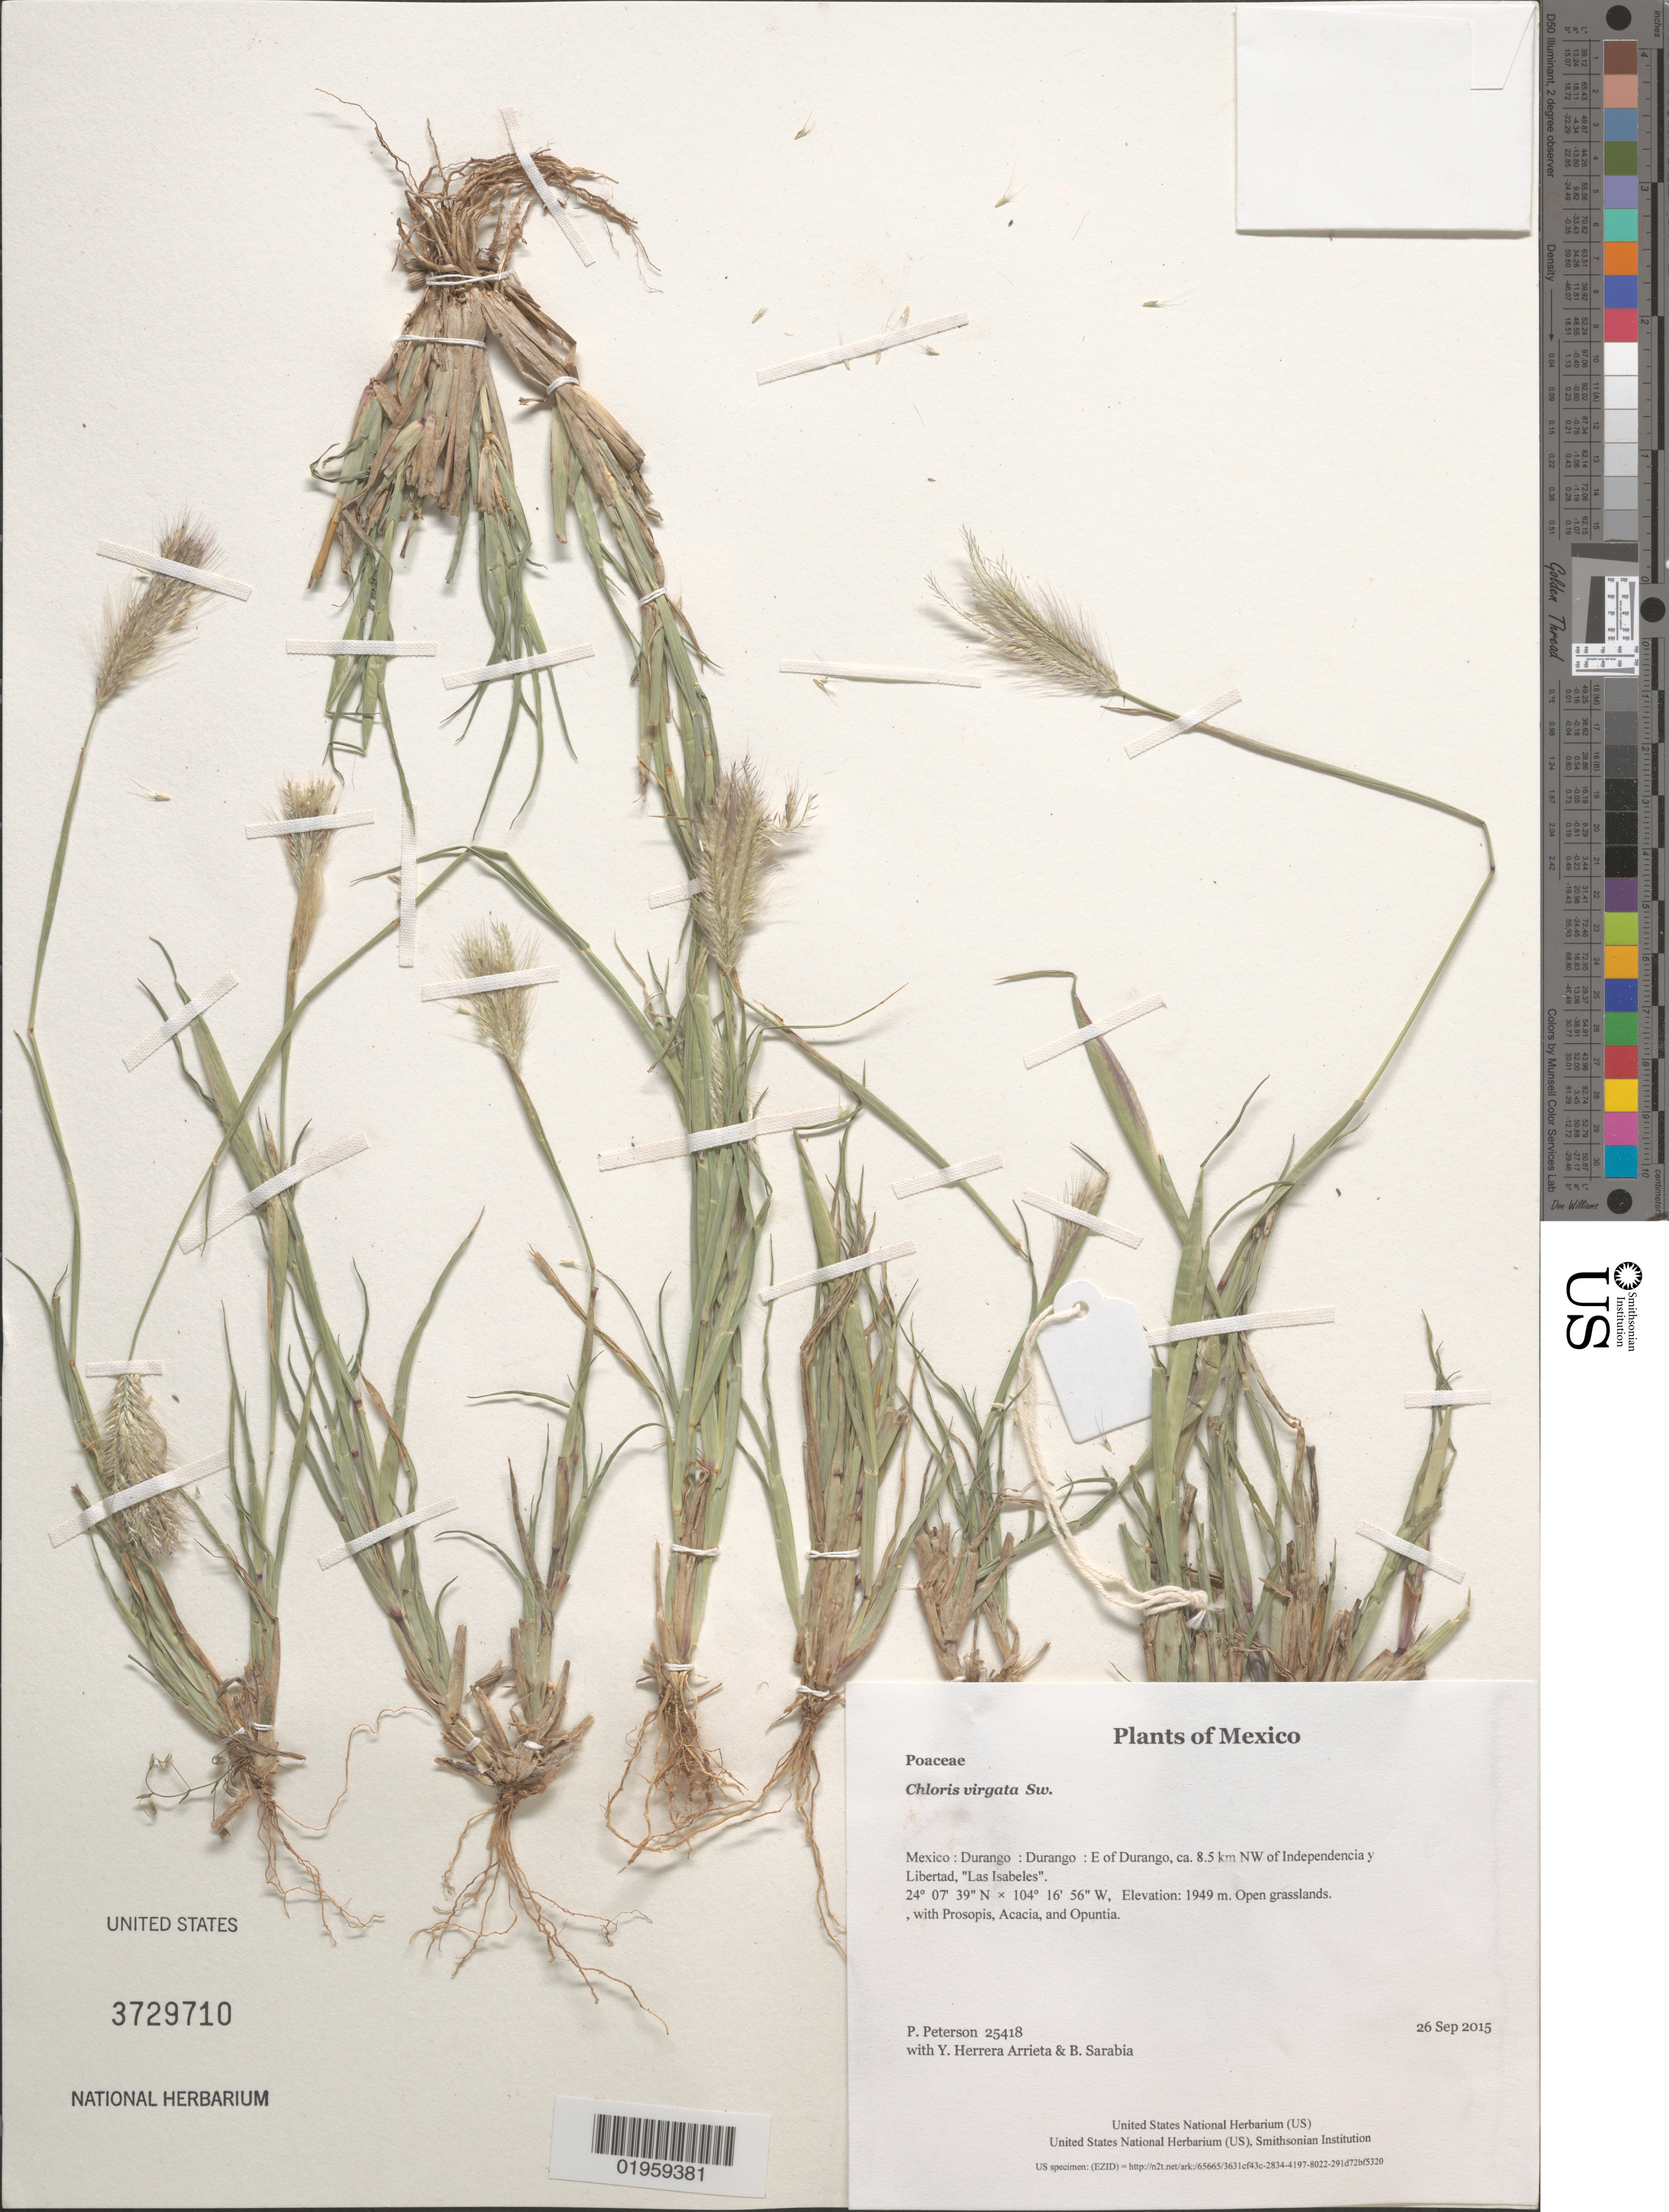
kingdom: Plantae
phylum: Tracheophyta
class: Liliopsida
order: Poales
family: Poaceae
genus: Chloris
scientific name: Chloris virgata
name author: Sw.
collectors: P. M. Peterson, Y. Herrera Arrieta & B. Sarabia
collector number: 25418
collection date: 2015-09-26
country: Mexico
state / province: Durango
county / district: Durango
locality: E of Durango, ca. 8.5 km NW of Independencia y Libertad, "Las Isabeles".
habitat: Open grasslands.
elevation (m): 1949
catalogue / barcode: US 3729710